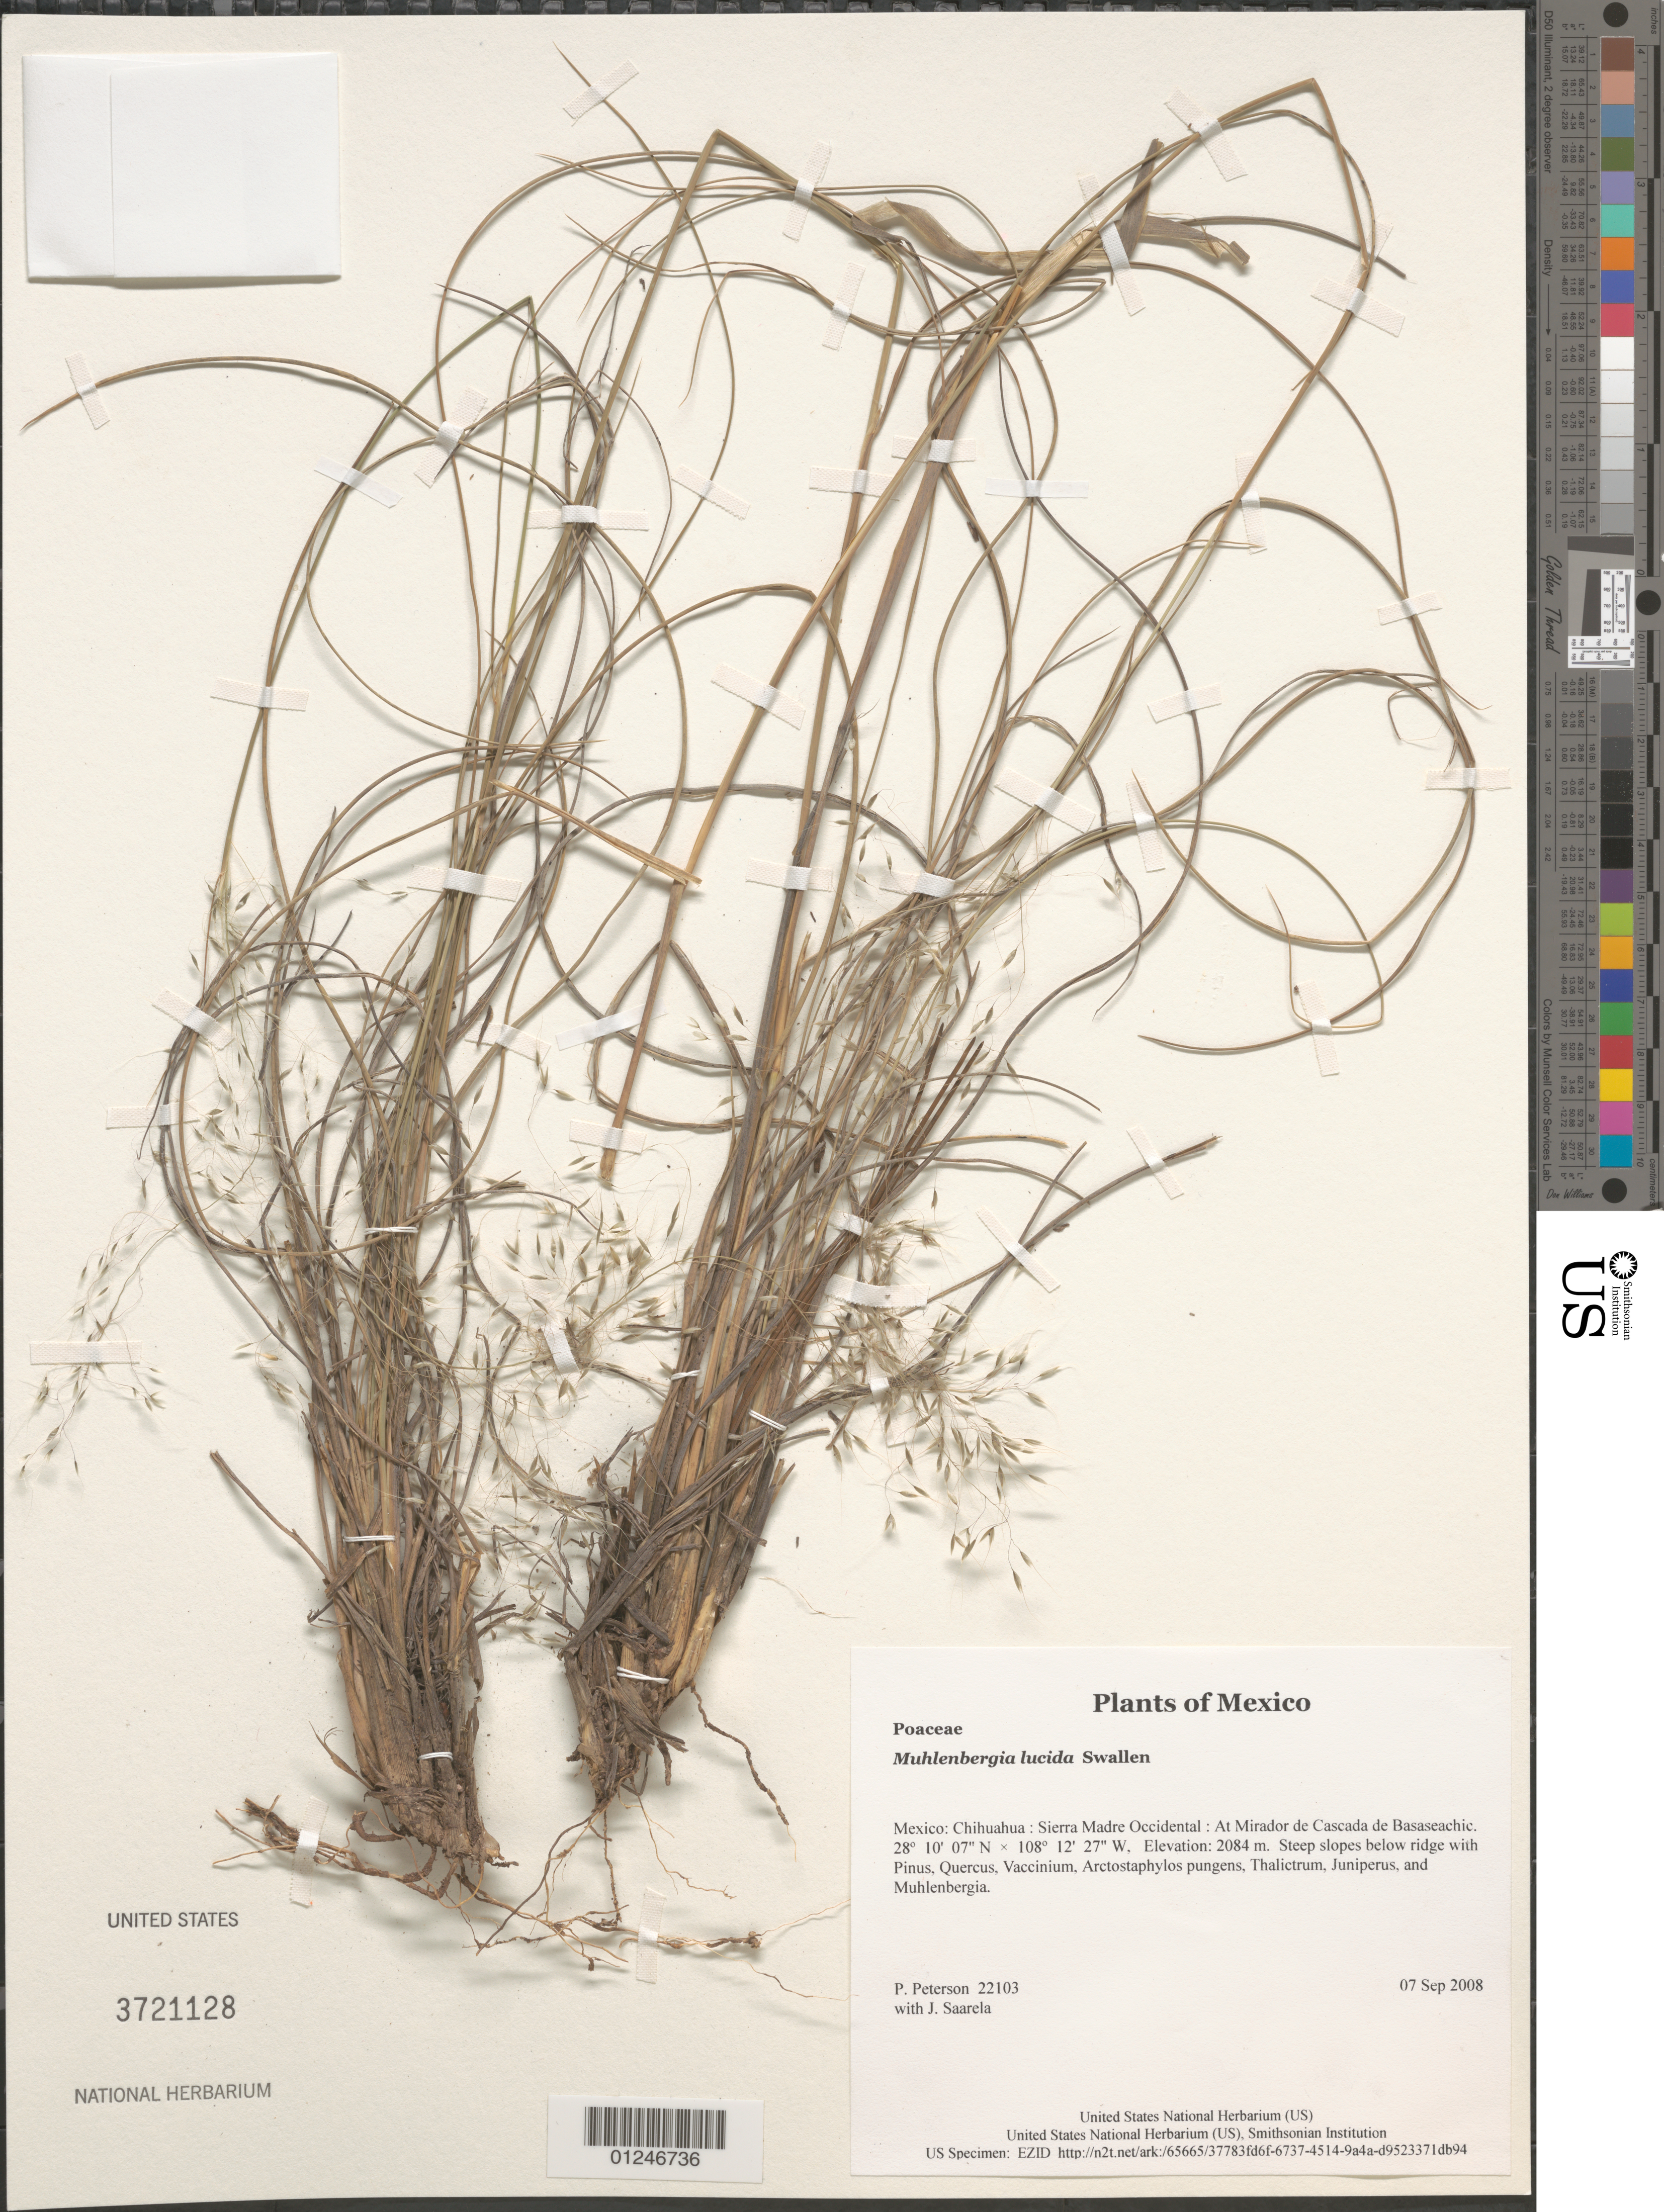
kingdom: Plantae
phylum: Tracheophyta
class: Liliopsida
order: Poales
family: Poaceae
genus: Muhlenbergia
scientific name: Muhlenbergia lucida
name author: Swallen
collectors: P. M. Peterson & J. Saarela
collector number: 22103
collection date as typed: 07 Sep 2008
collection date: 2008-09-07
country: Mexico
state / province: Chihuahua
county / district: Sierra Madre Occidental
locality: At Mirador de Cascada de Basaseachic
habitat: Steep slopes below ridge with Pinus, Quercus, Vaccinium, Arctostaphylos pungens, Thalictrum, Juniperus, and Muhlenbergia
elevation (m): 2084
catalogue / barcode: US 3721128